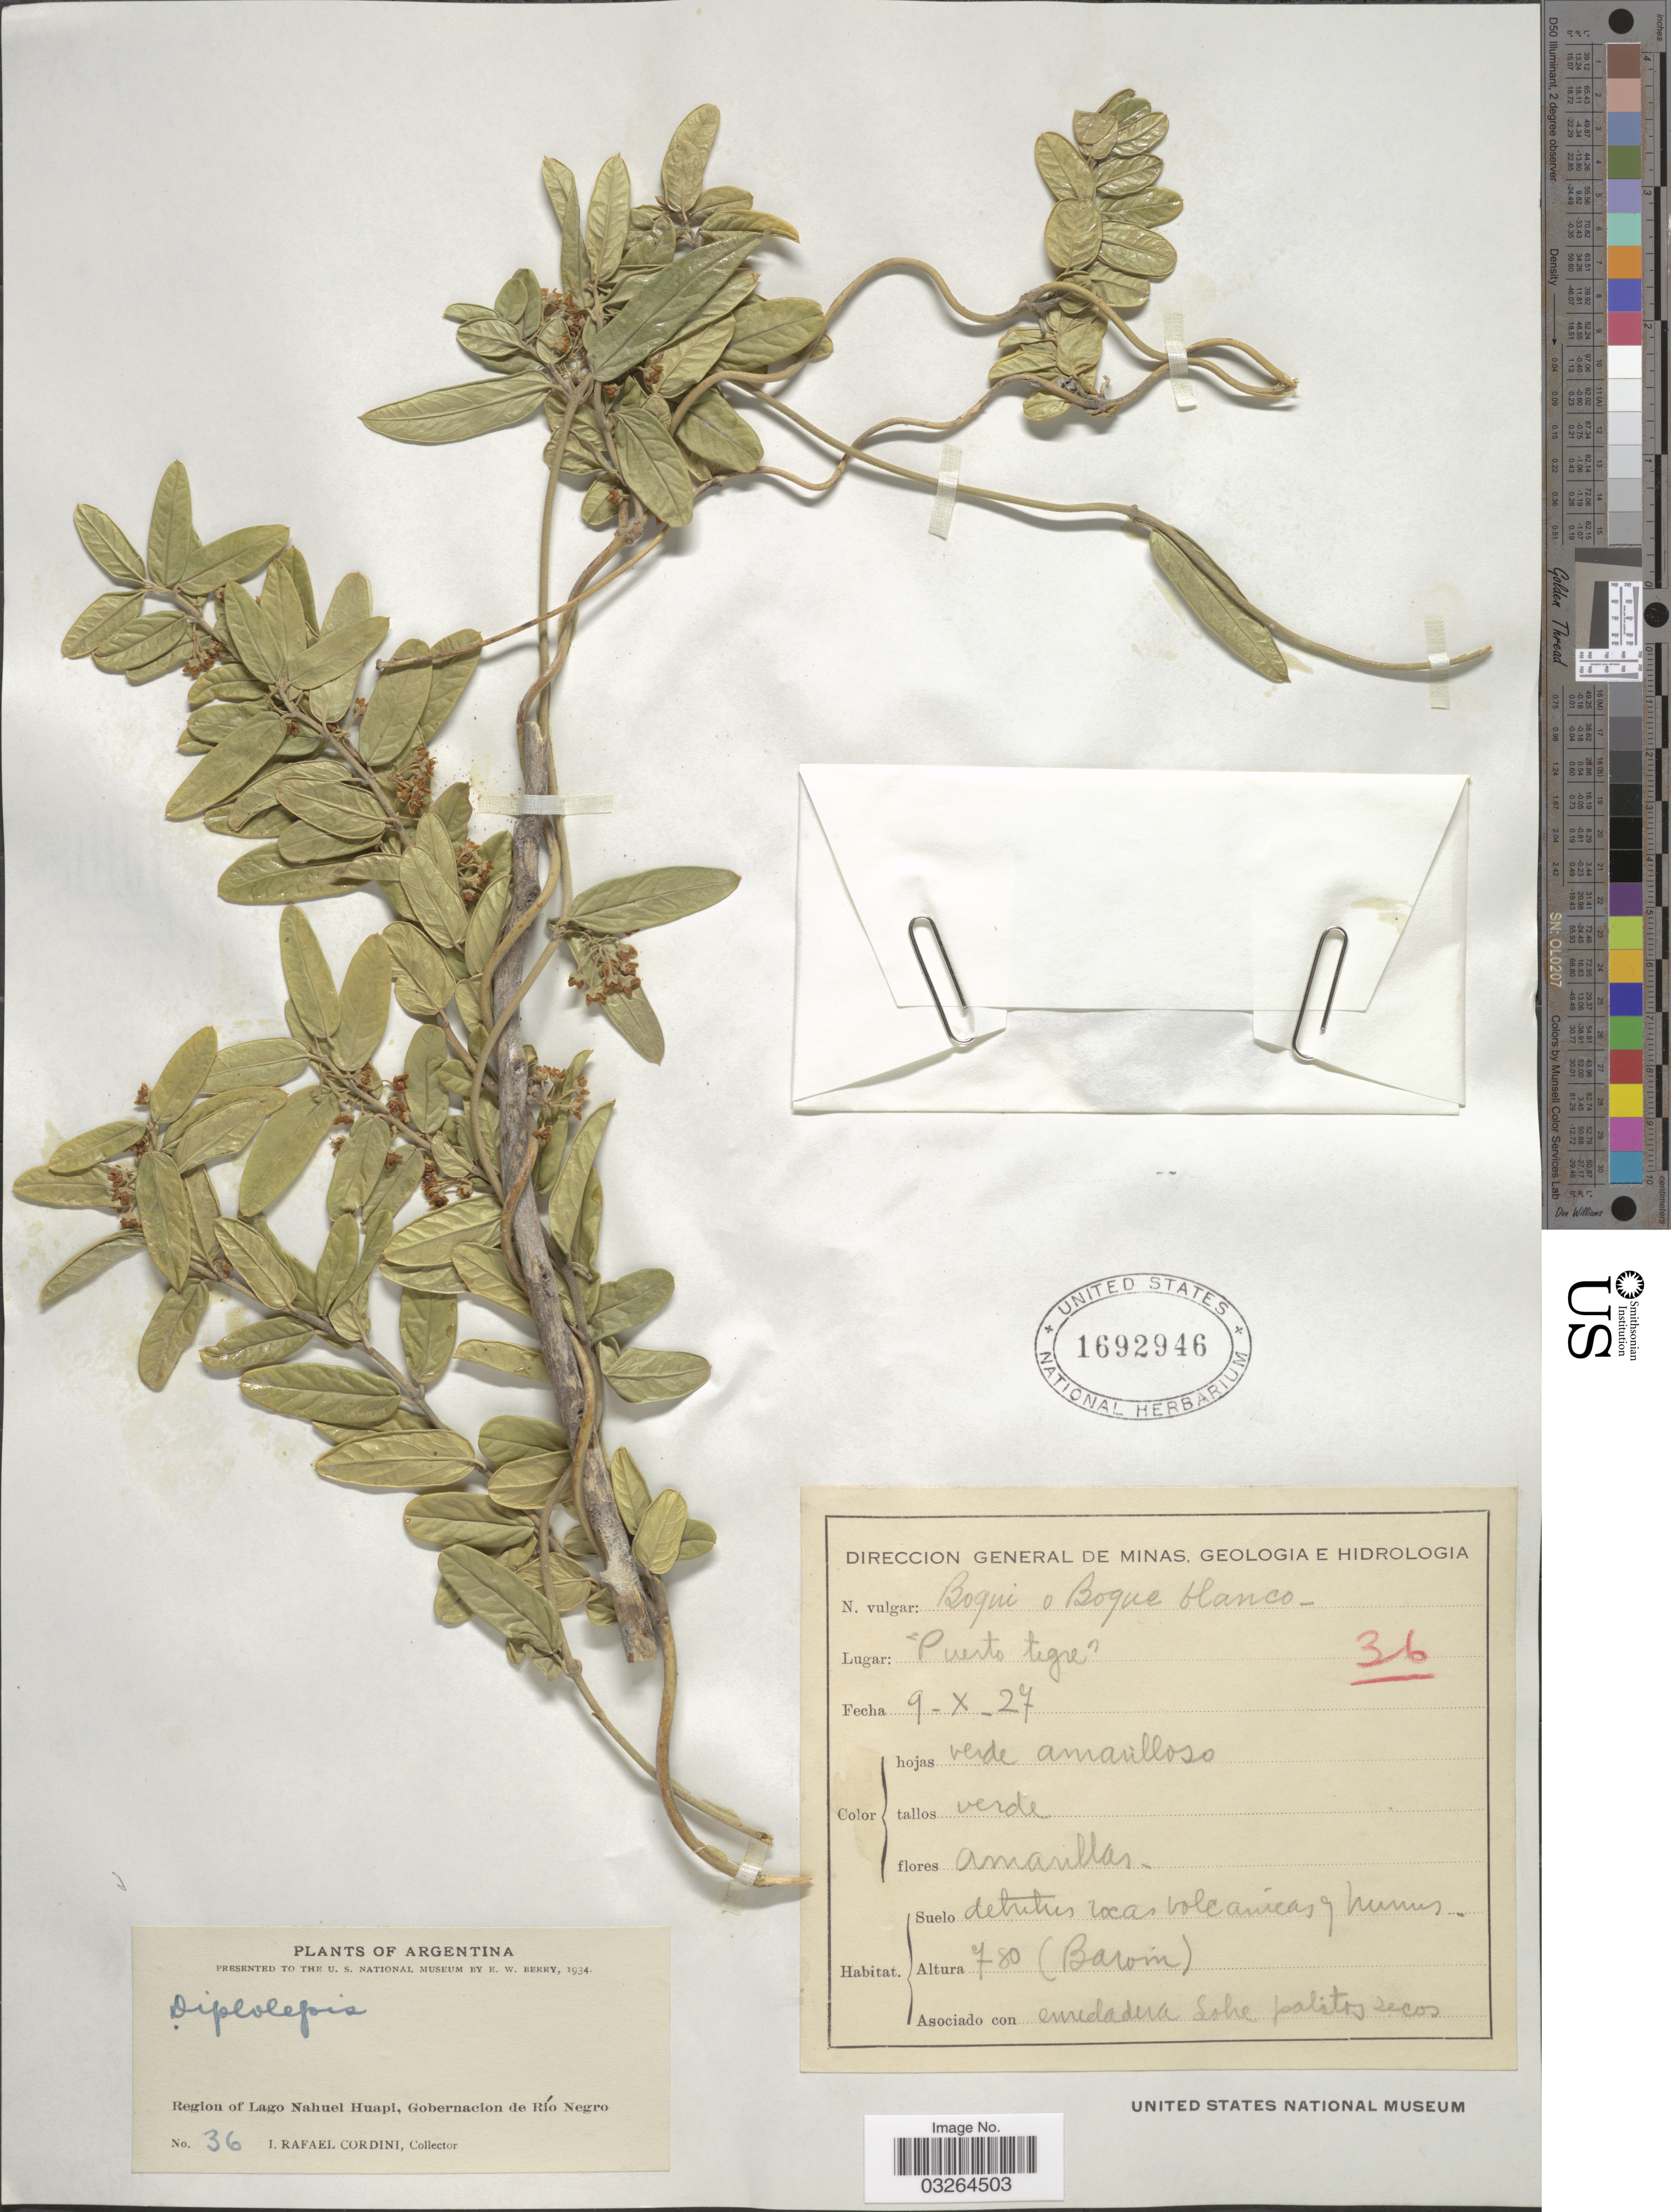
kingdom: Plantae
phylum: Tracheophyta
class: Magnoliopsida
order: Gentianales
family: Apocynaceae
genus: Cynanchum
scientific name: Cynanchum sp.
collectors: I. Cordini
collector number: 36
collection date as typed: Transcribed d/m/y: 9/10/27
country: Argentina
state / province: Rio Negro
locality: Puerto Tigre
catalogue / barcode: US 1692946